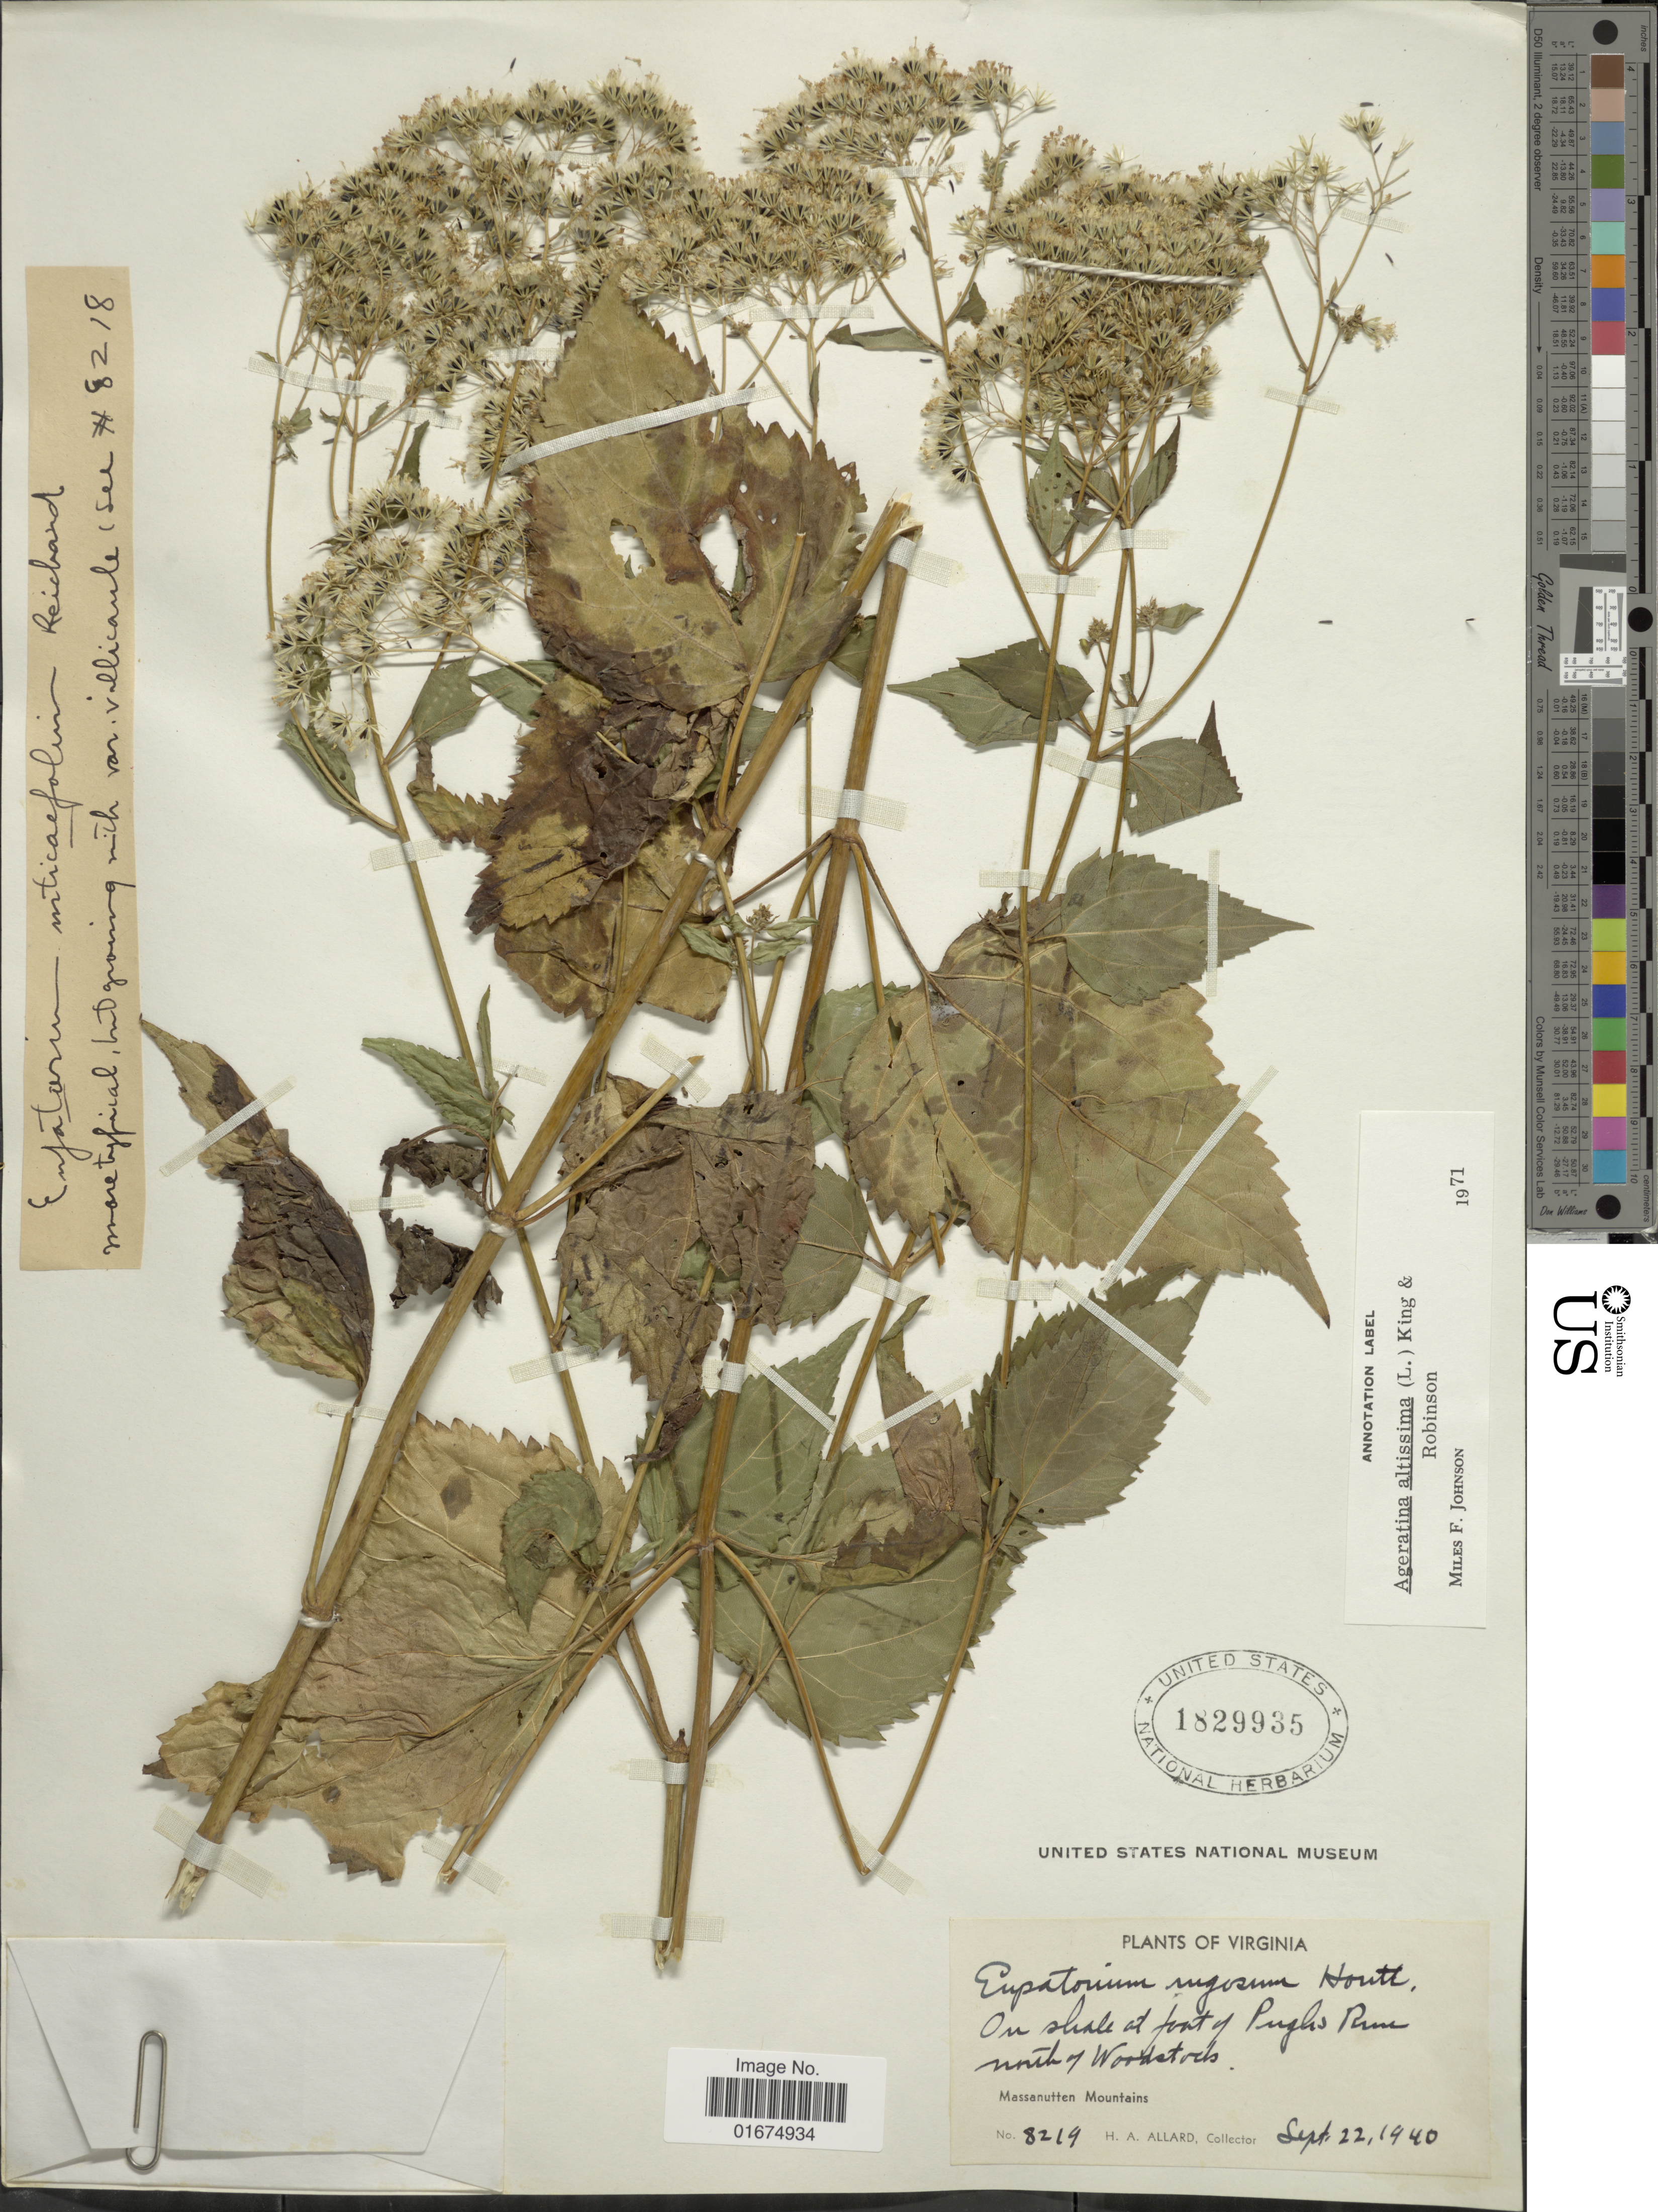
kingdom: Plantae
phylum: Tracheophyta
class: Magnoliopsida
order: Asterales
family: Asteraceae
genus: Ageratina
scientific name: Ageratina altissima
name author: (L.) R.M. King & H. Rob.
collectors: H. A. Allard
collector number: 8219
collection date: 1940-09-22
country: United States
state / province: Virginia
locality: On shale at fort of Pughs Run units of Woodstock, Massanutten Mountains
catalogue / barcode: US 1829935